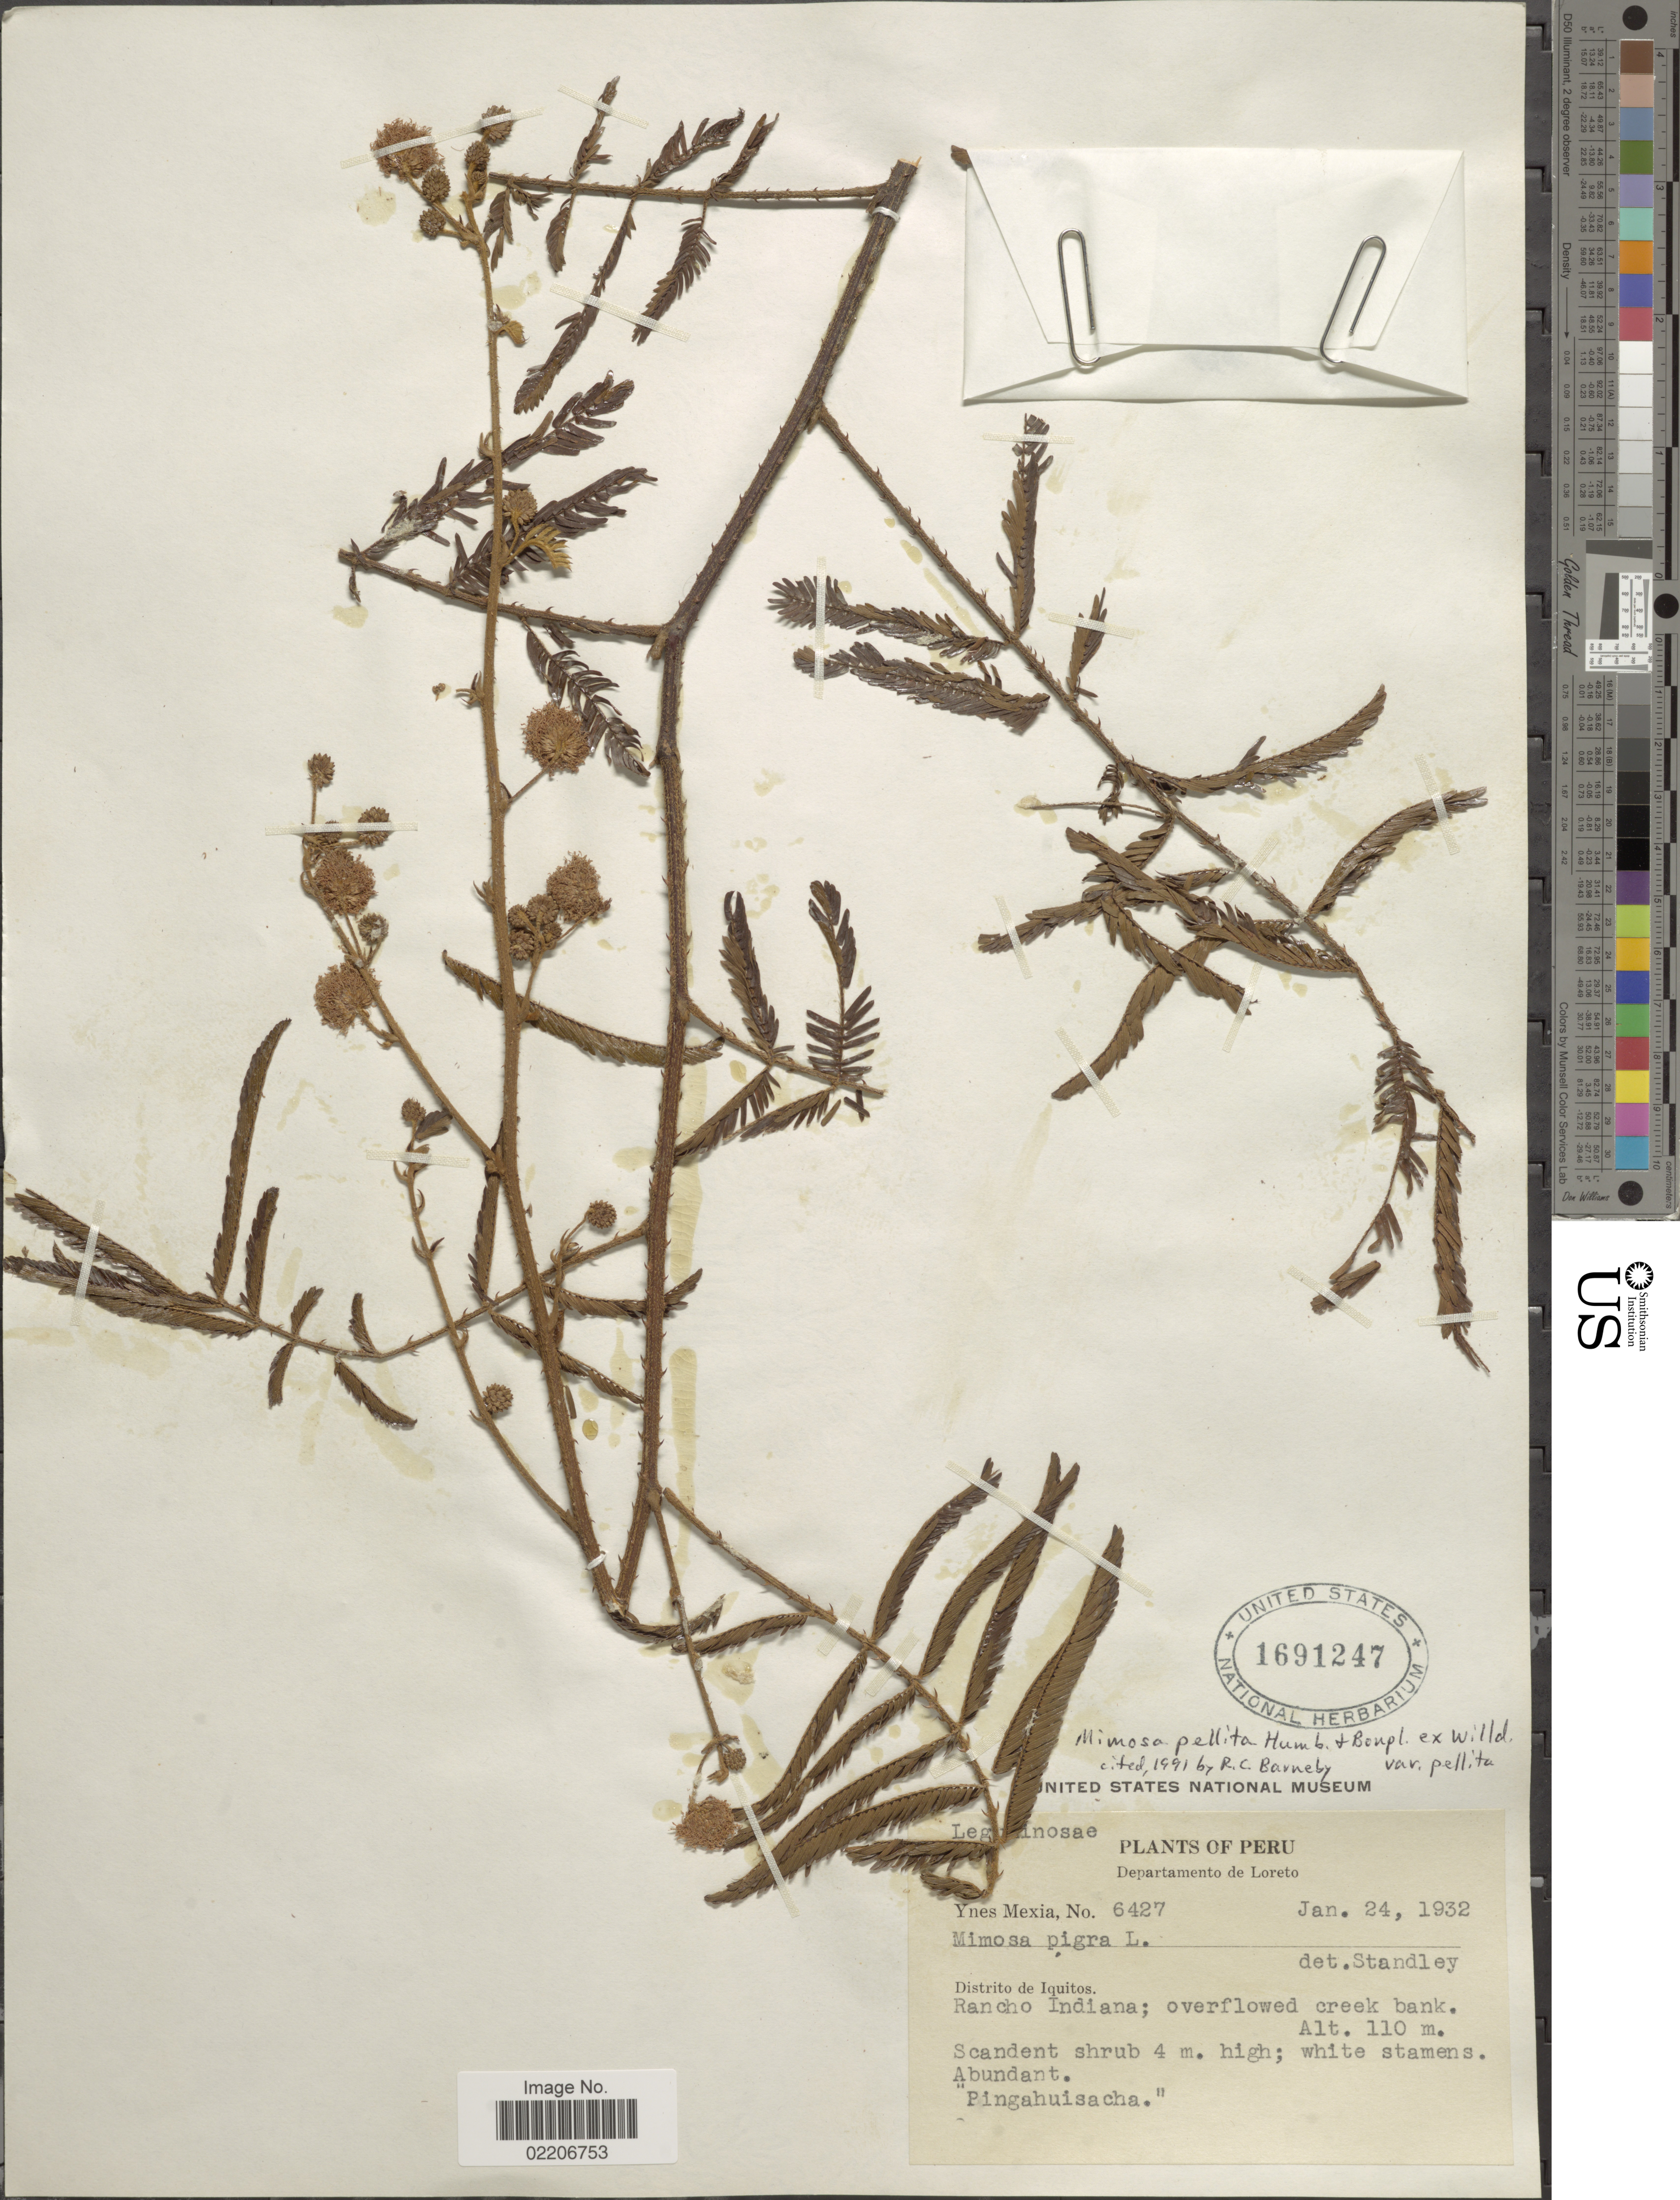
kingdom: Plantae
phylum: Tracheophyta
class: Magnoliopsida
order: Fabales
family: Fabaceae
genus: Mimosa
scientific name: Mimosa pellita var. pellita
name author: Humb. & Bonpl. ex Willd.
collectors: Y. Mexia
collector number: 6427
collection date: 1932-01-24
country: Peru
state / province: Loreto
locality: Distrito de Iquitos, Rancho Indiana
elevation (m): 110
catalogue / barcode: US 1691247